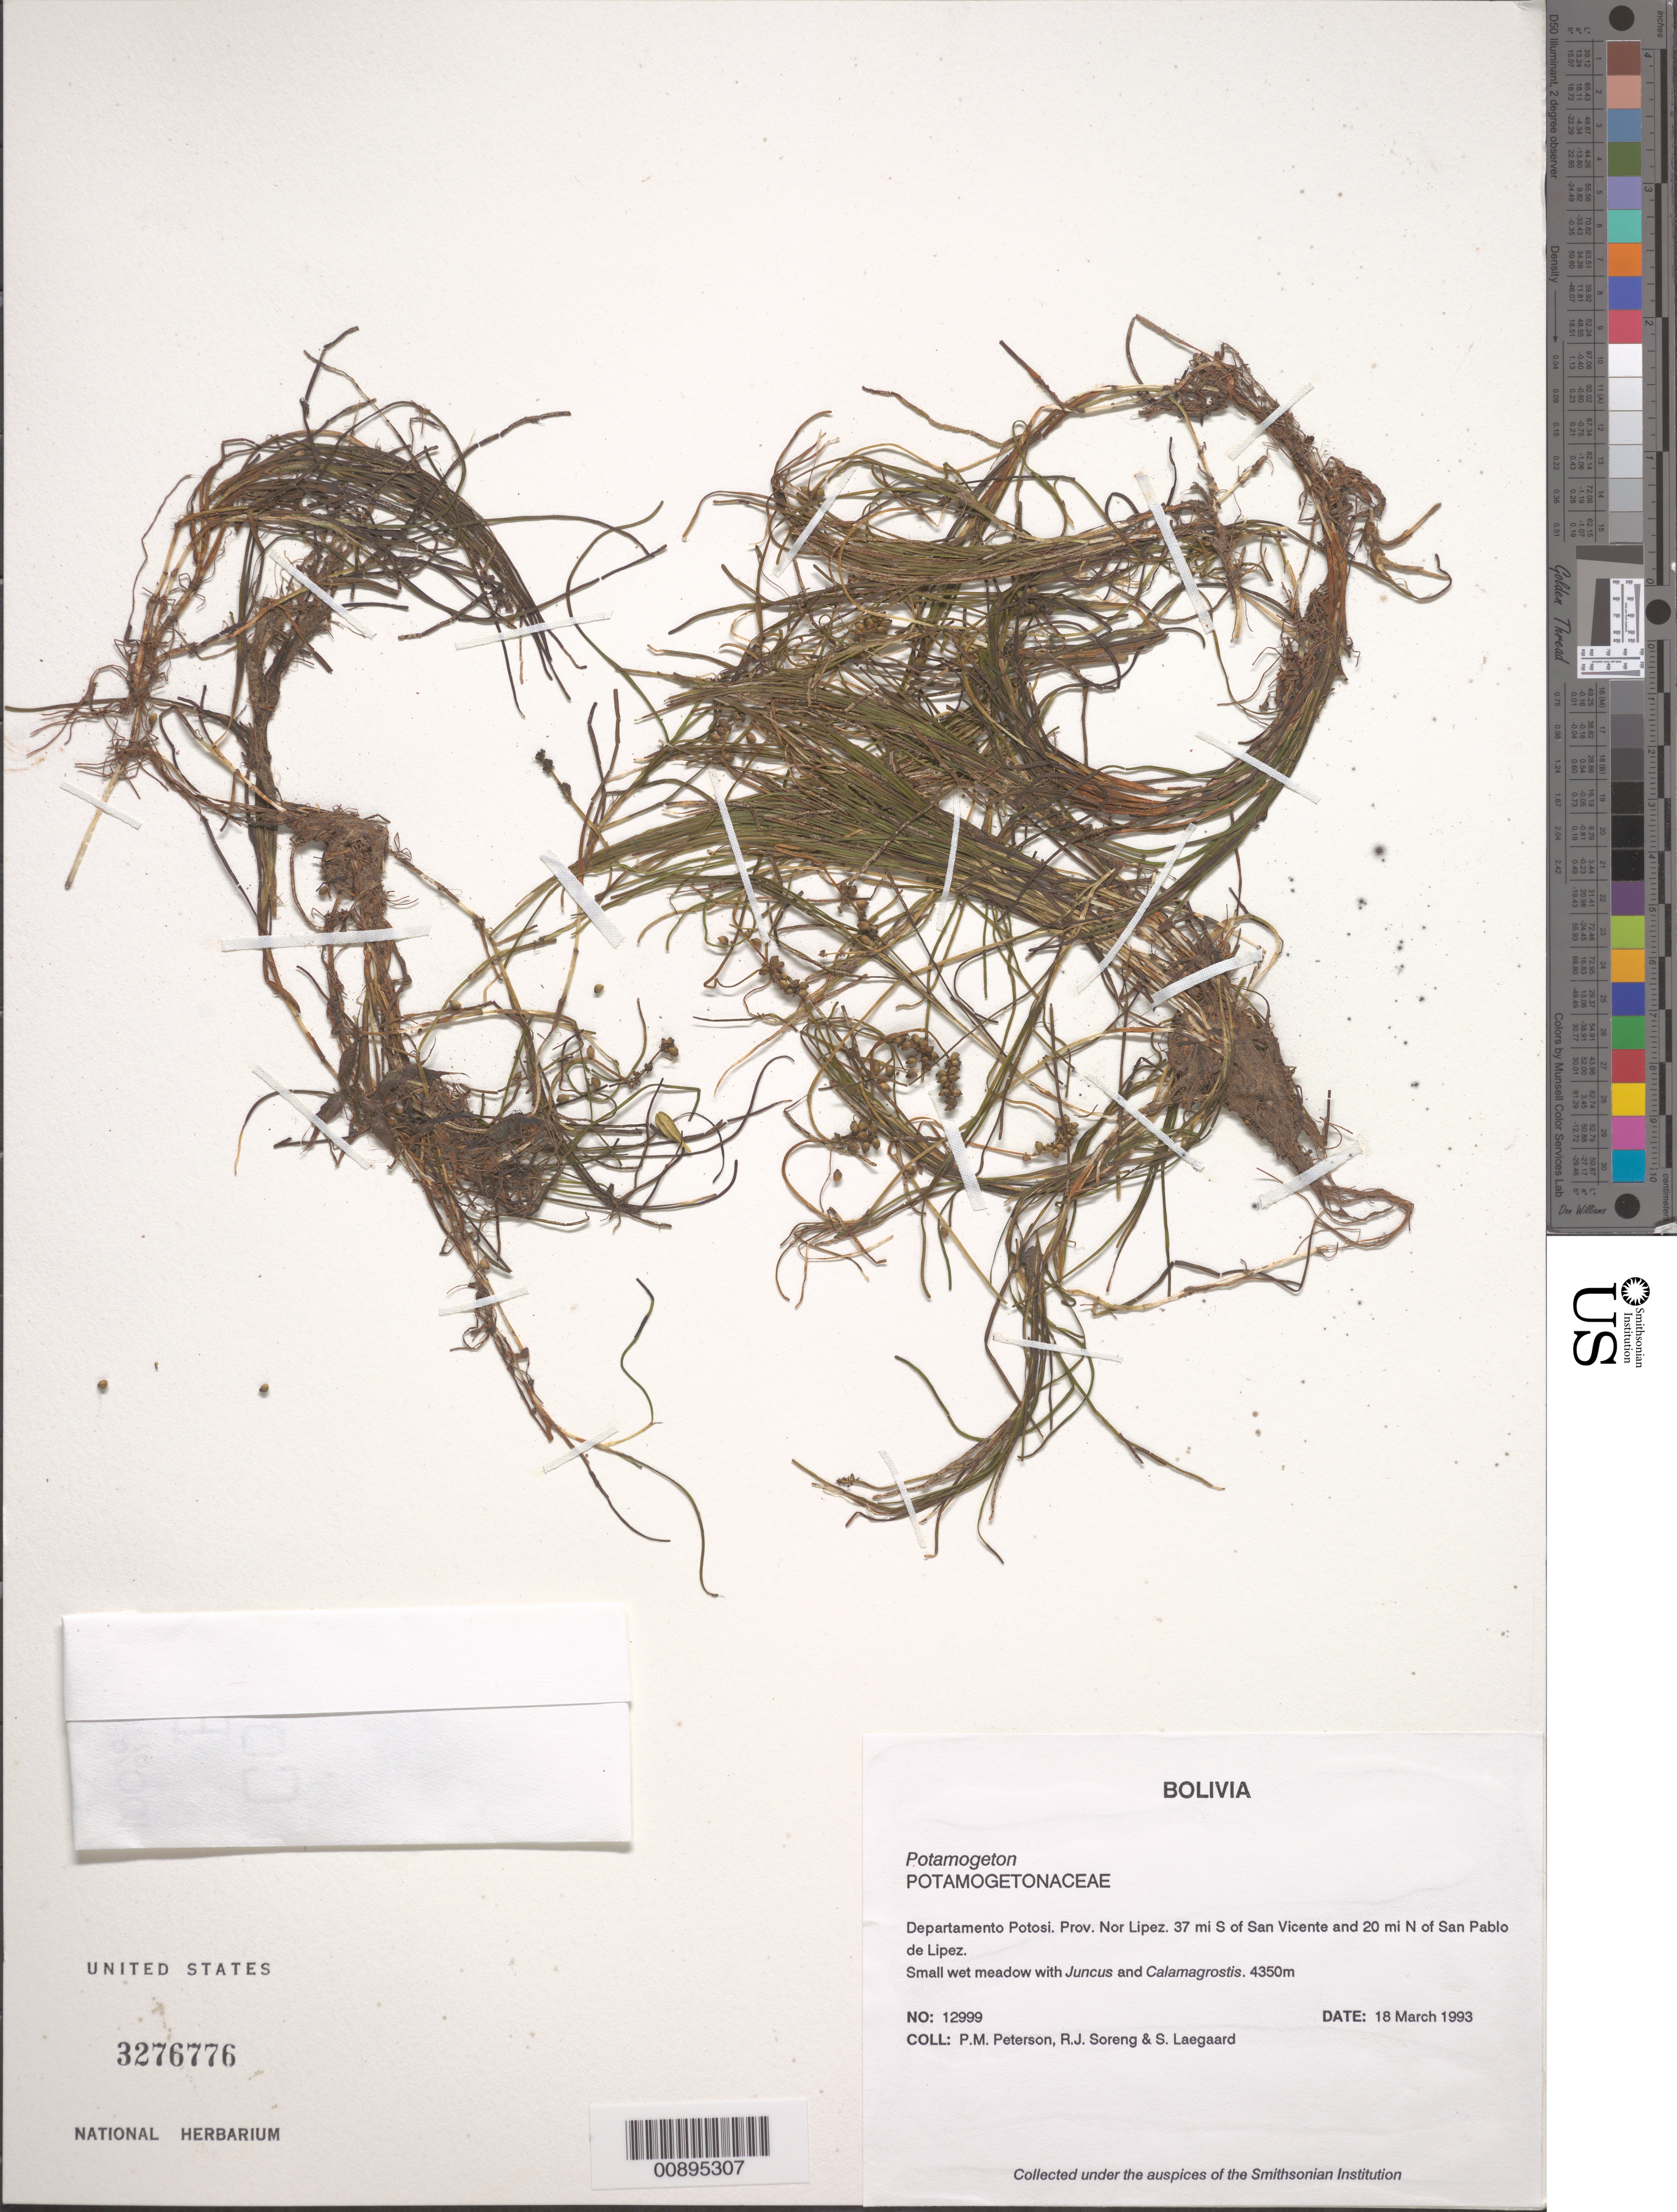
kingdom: Plantae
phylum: Tracheophyta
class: Liliopsida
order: Alismatales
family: Potamogetonaceae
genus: Potamogeton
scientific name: Potamogeton sp.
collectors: P. M. Peterson, R. J. Soreng & S. Lægaard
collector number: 12999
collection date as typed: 18 Mar 1993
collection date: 1993-03-18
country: Bolivia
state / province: Potosi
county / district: Nor Lipez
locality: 37 mi S of San Vicente and 20 mi N of San Pablo de Lipez.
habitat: Small wet meadow with Juncus and Calamagrostis.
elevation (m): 4350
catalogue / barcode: US 3276776